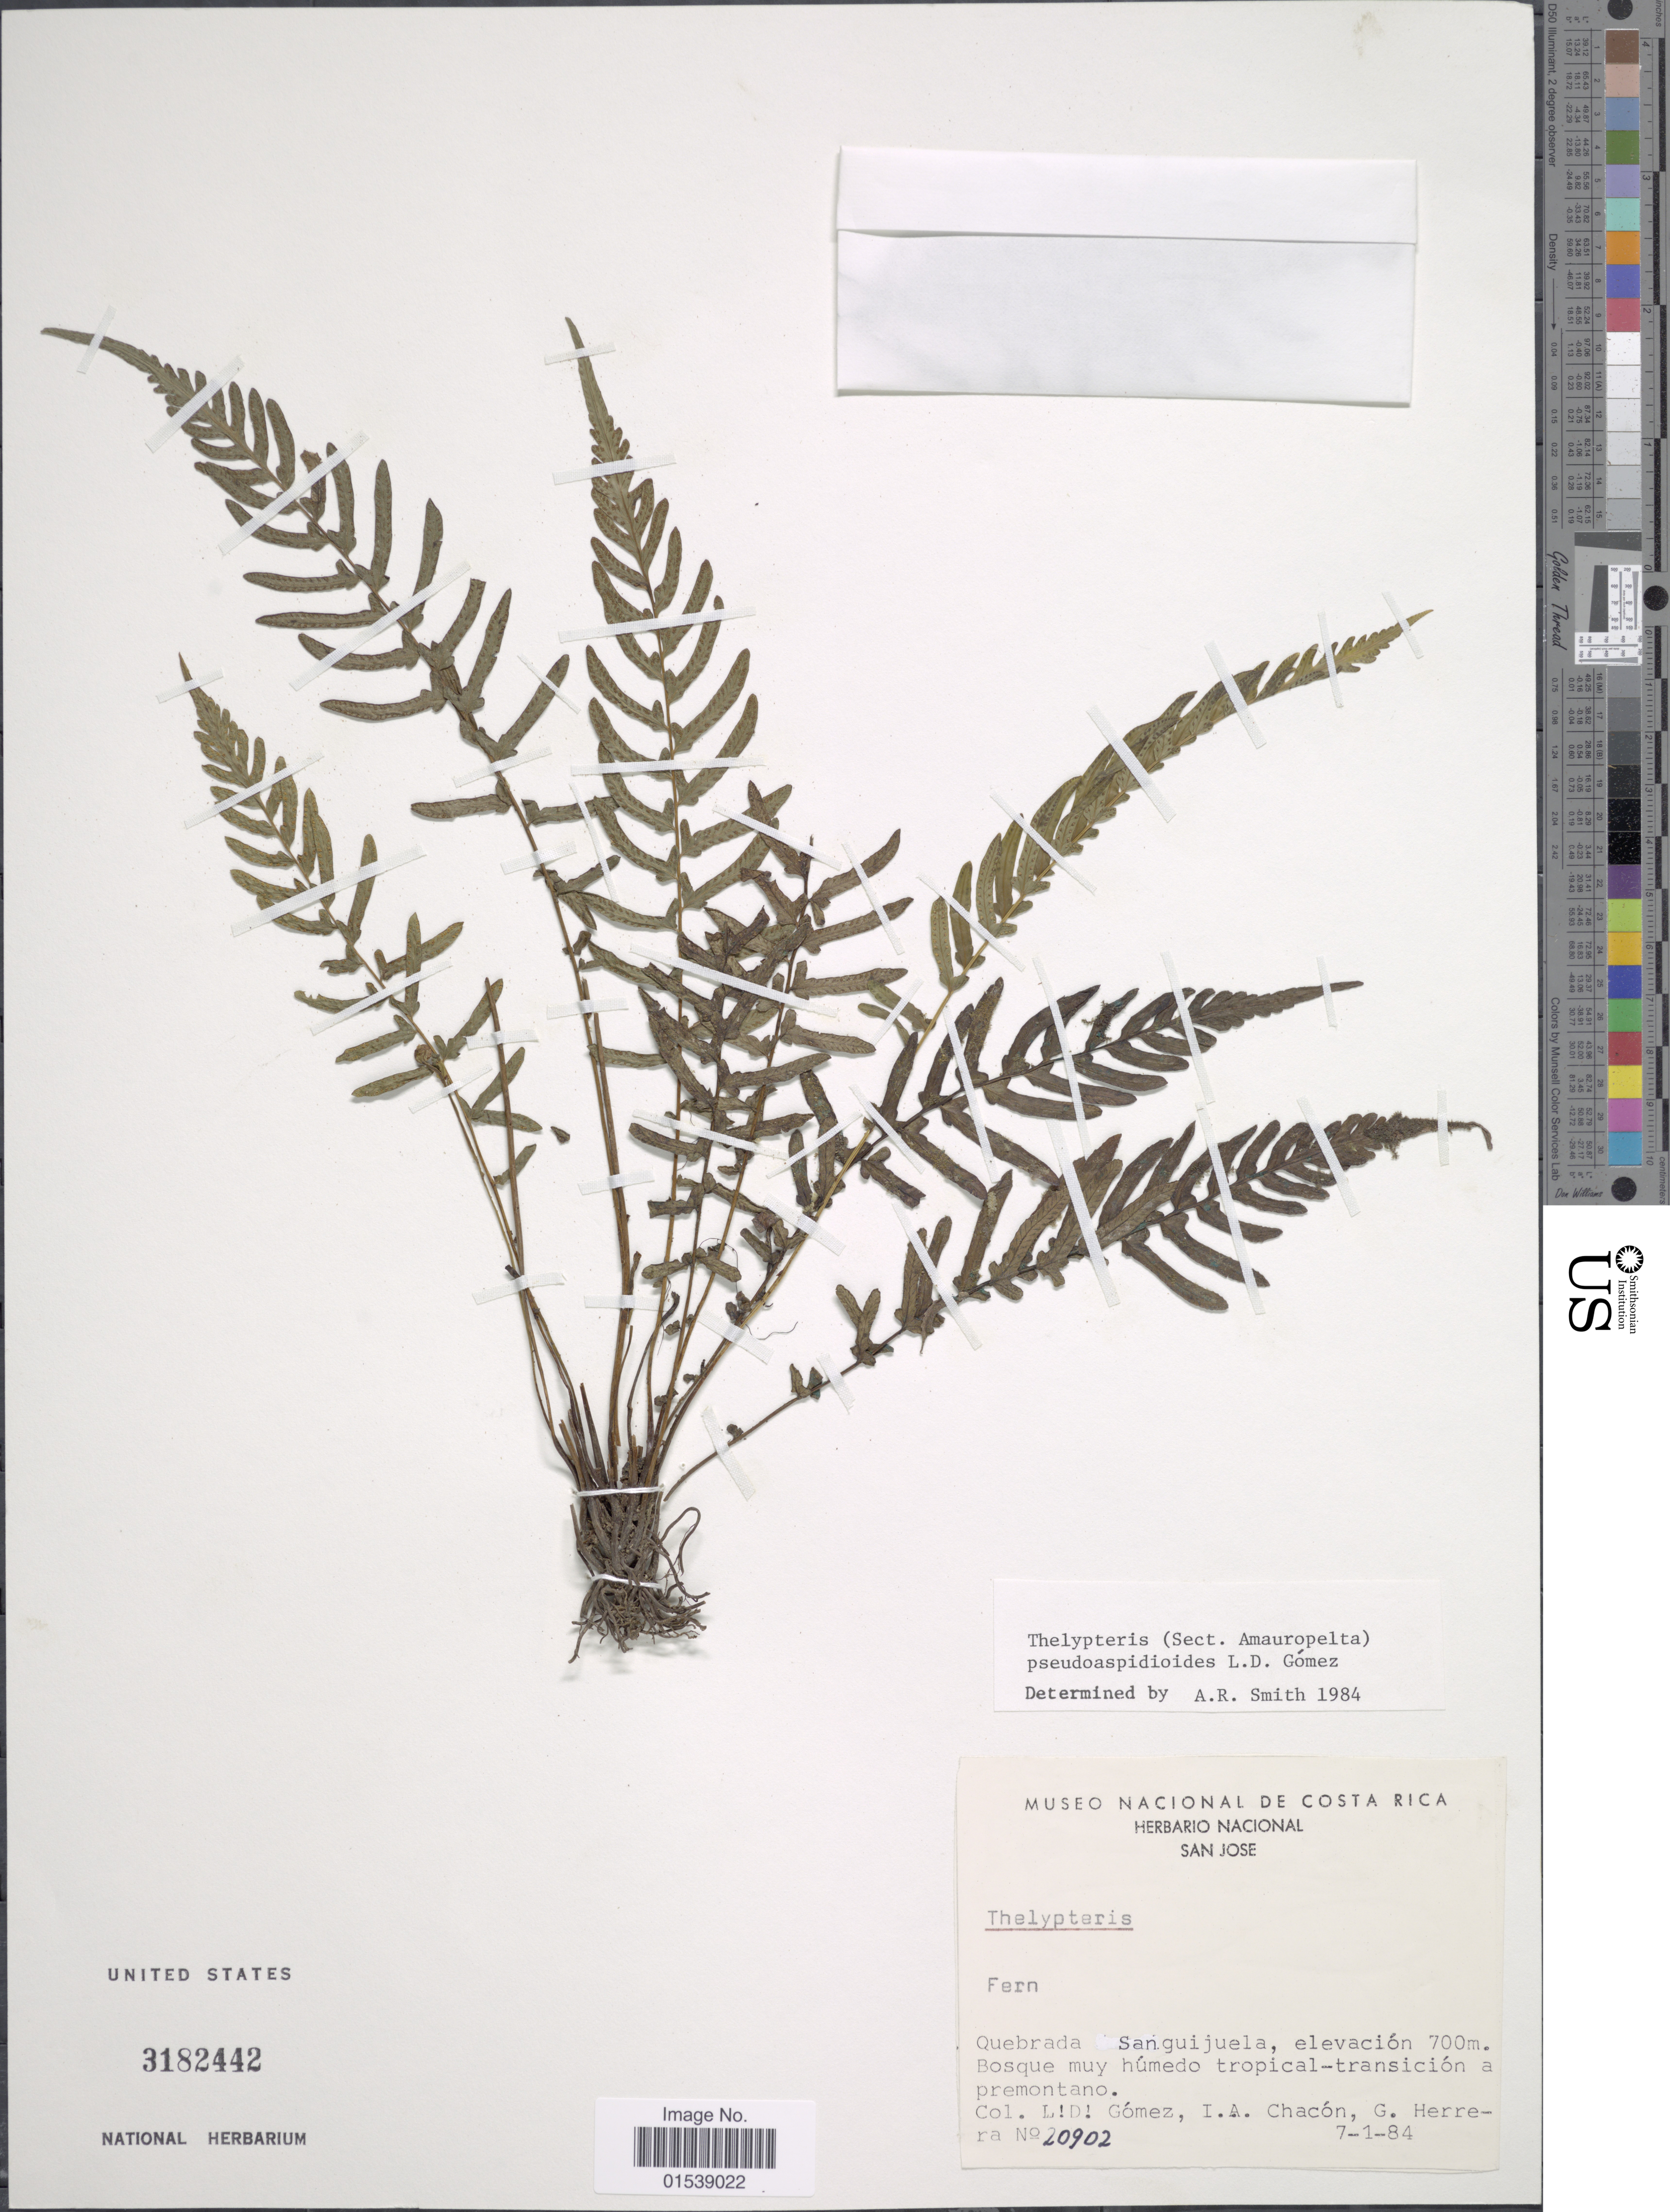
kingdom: Plantae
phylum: Tracheophyta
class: Polypodiopsida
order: Polypodiales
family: Thelypteridaceae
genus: Amauropelta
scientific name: Amauropelta villana (L.D. Gómez) comb. nov., ined 2015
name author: (L.D. Gómez)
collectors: L. Gomez, I. Chacón & G. Herrera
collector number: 20902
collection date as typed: Transcribed d/m/y: 7/1/84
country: Costa Rica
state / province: San José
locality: Quebrada Sanguijuela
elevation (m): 700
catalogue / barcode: US 3182442